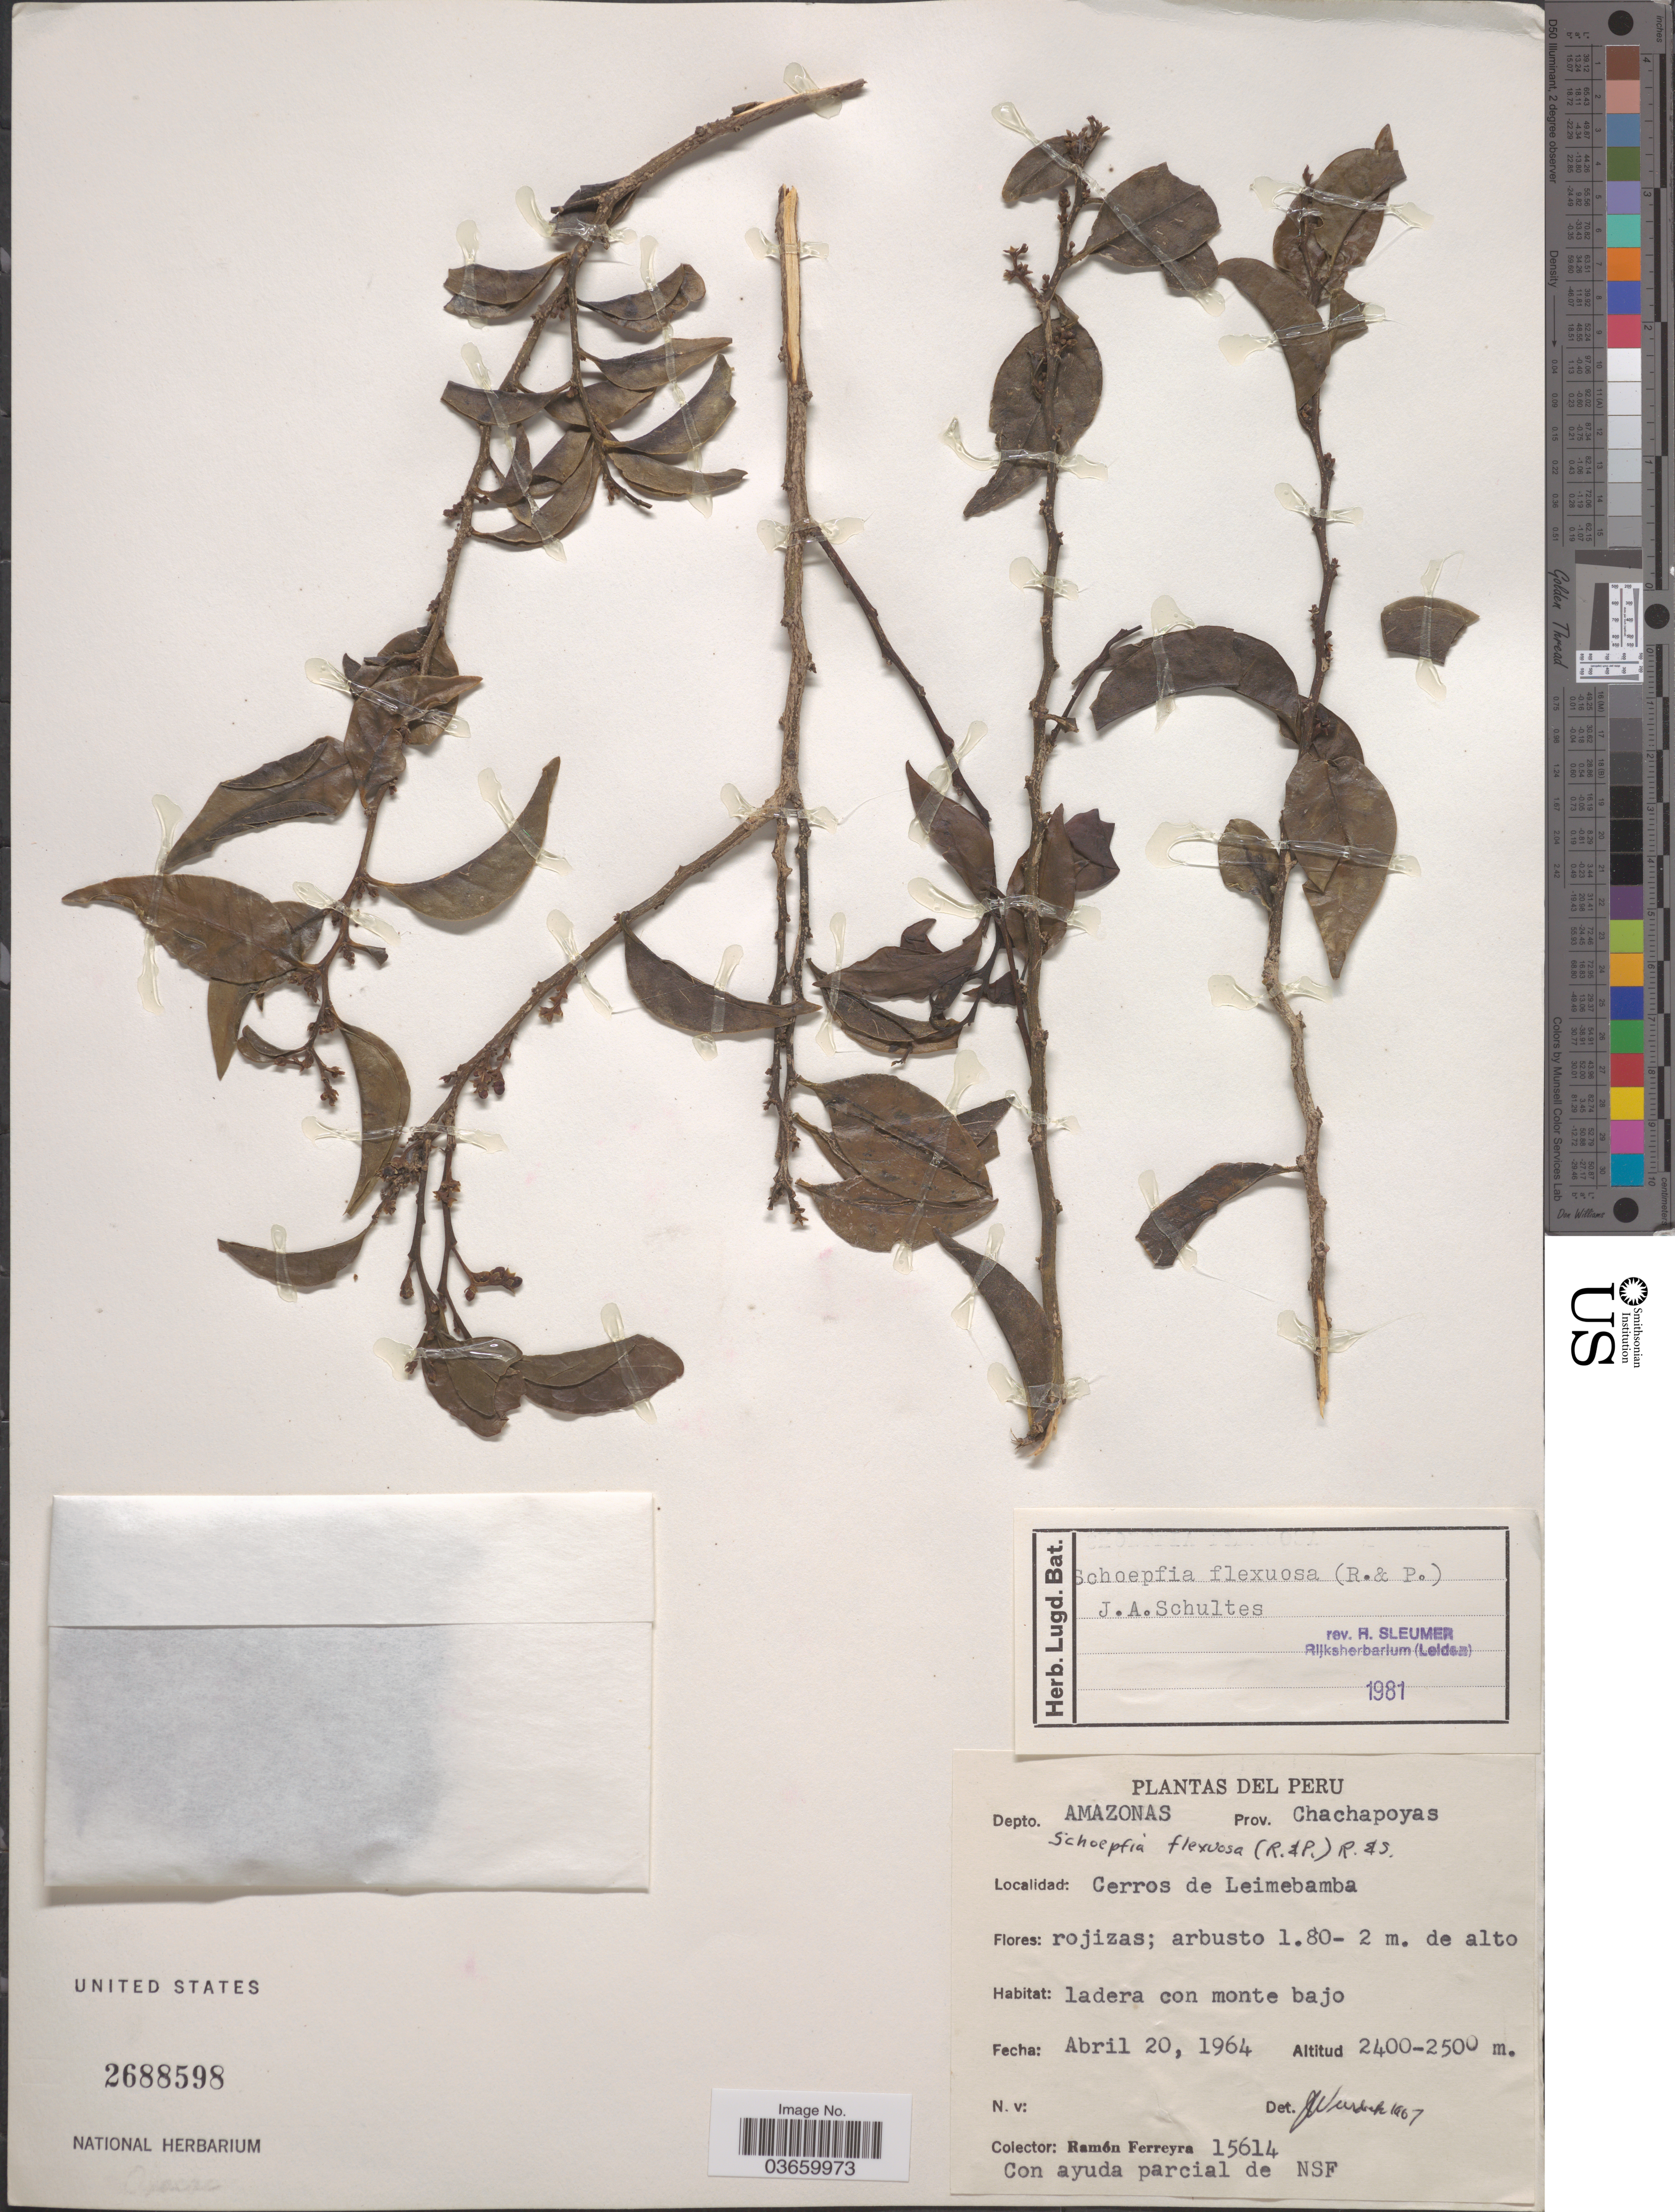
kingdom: Plantae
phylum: Tracheophyta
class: Magnoliopsida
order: Santalales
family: Schoepfiaceae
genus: Schoepfia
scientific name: Schoepfia flexuosa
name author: Roem. & Schult.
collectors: R. A. Ferreyra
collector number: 15614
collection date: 1964-04-20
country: Peru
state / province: Amazonas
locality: Depto. Amazonas, Prov. Chachapoyas. Cerros de Leimebamba.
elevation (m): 2400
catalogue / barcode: US 2688598